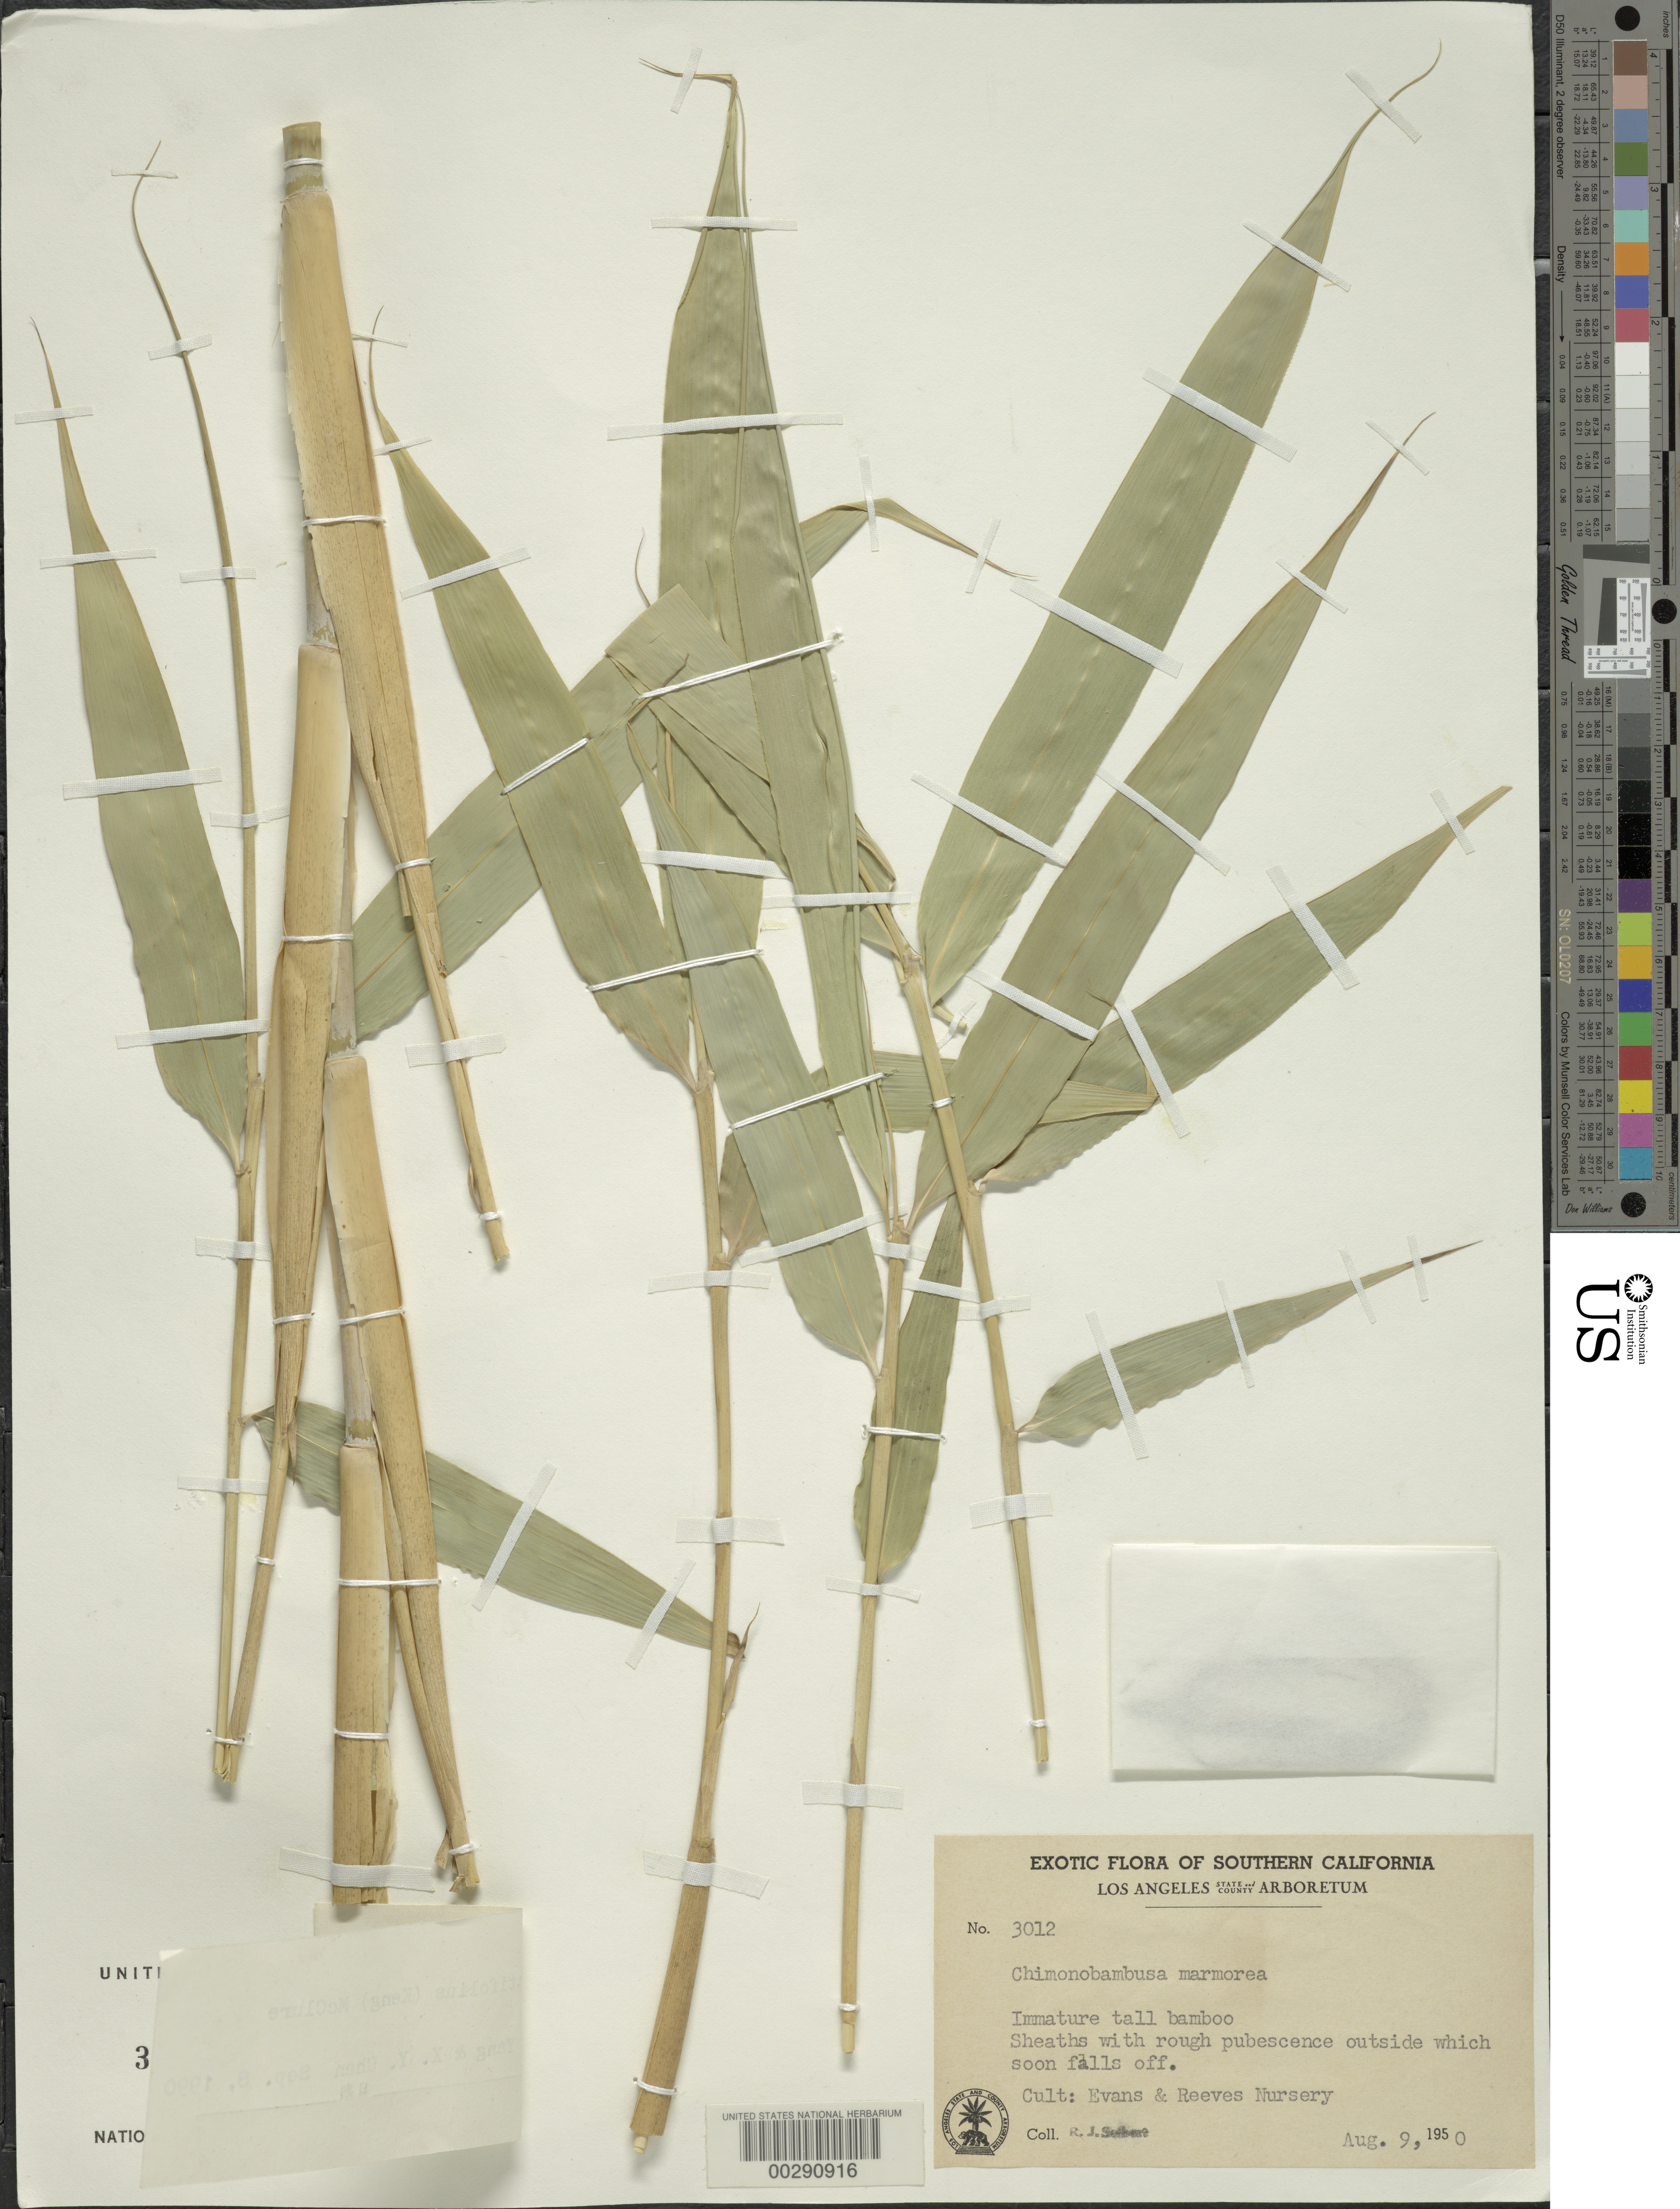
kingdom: Plantae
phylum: Tracheophyta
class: Liliopsida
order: Poales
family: Poaceae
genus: Chimonobambusa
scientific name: Chimonobambusa marmorea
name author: Makino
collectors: R. J. Seibert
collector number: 3012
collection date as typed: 09 Aug 1950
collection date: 1950-08-09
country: United States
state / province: Florida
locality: Southern Florida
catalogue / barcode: US 3135963